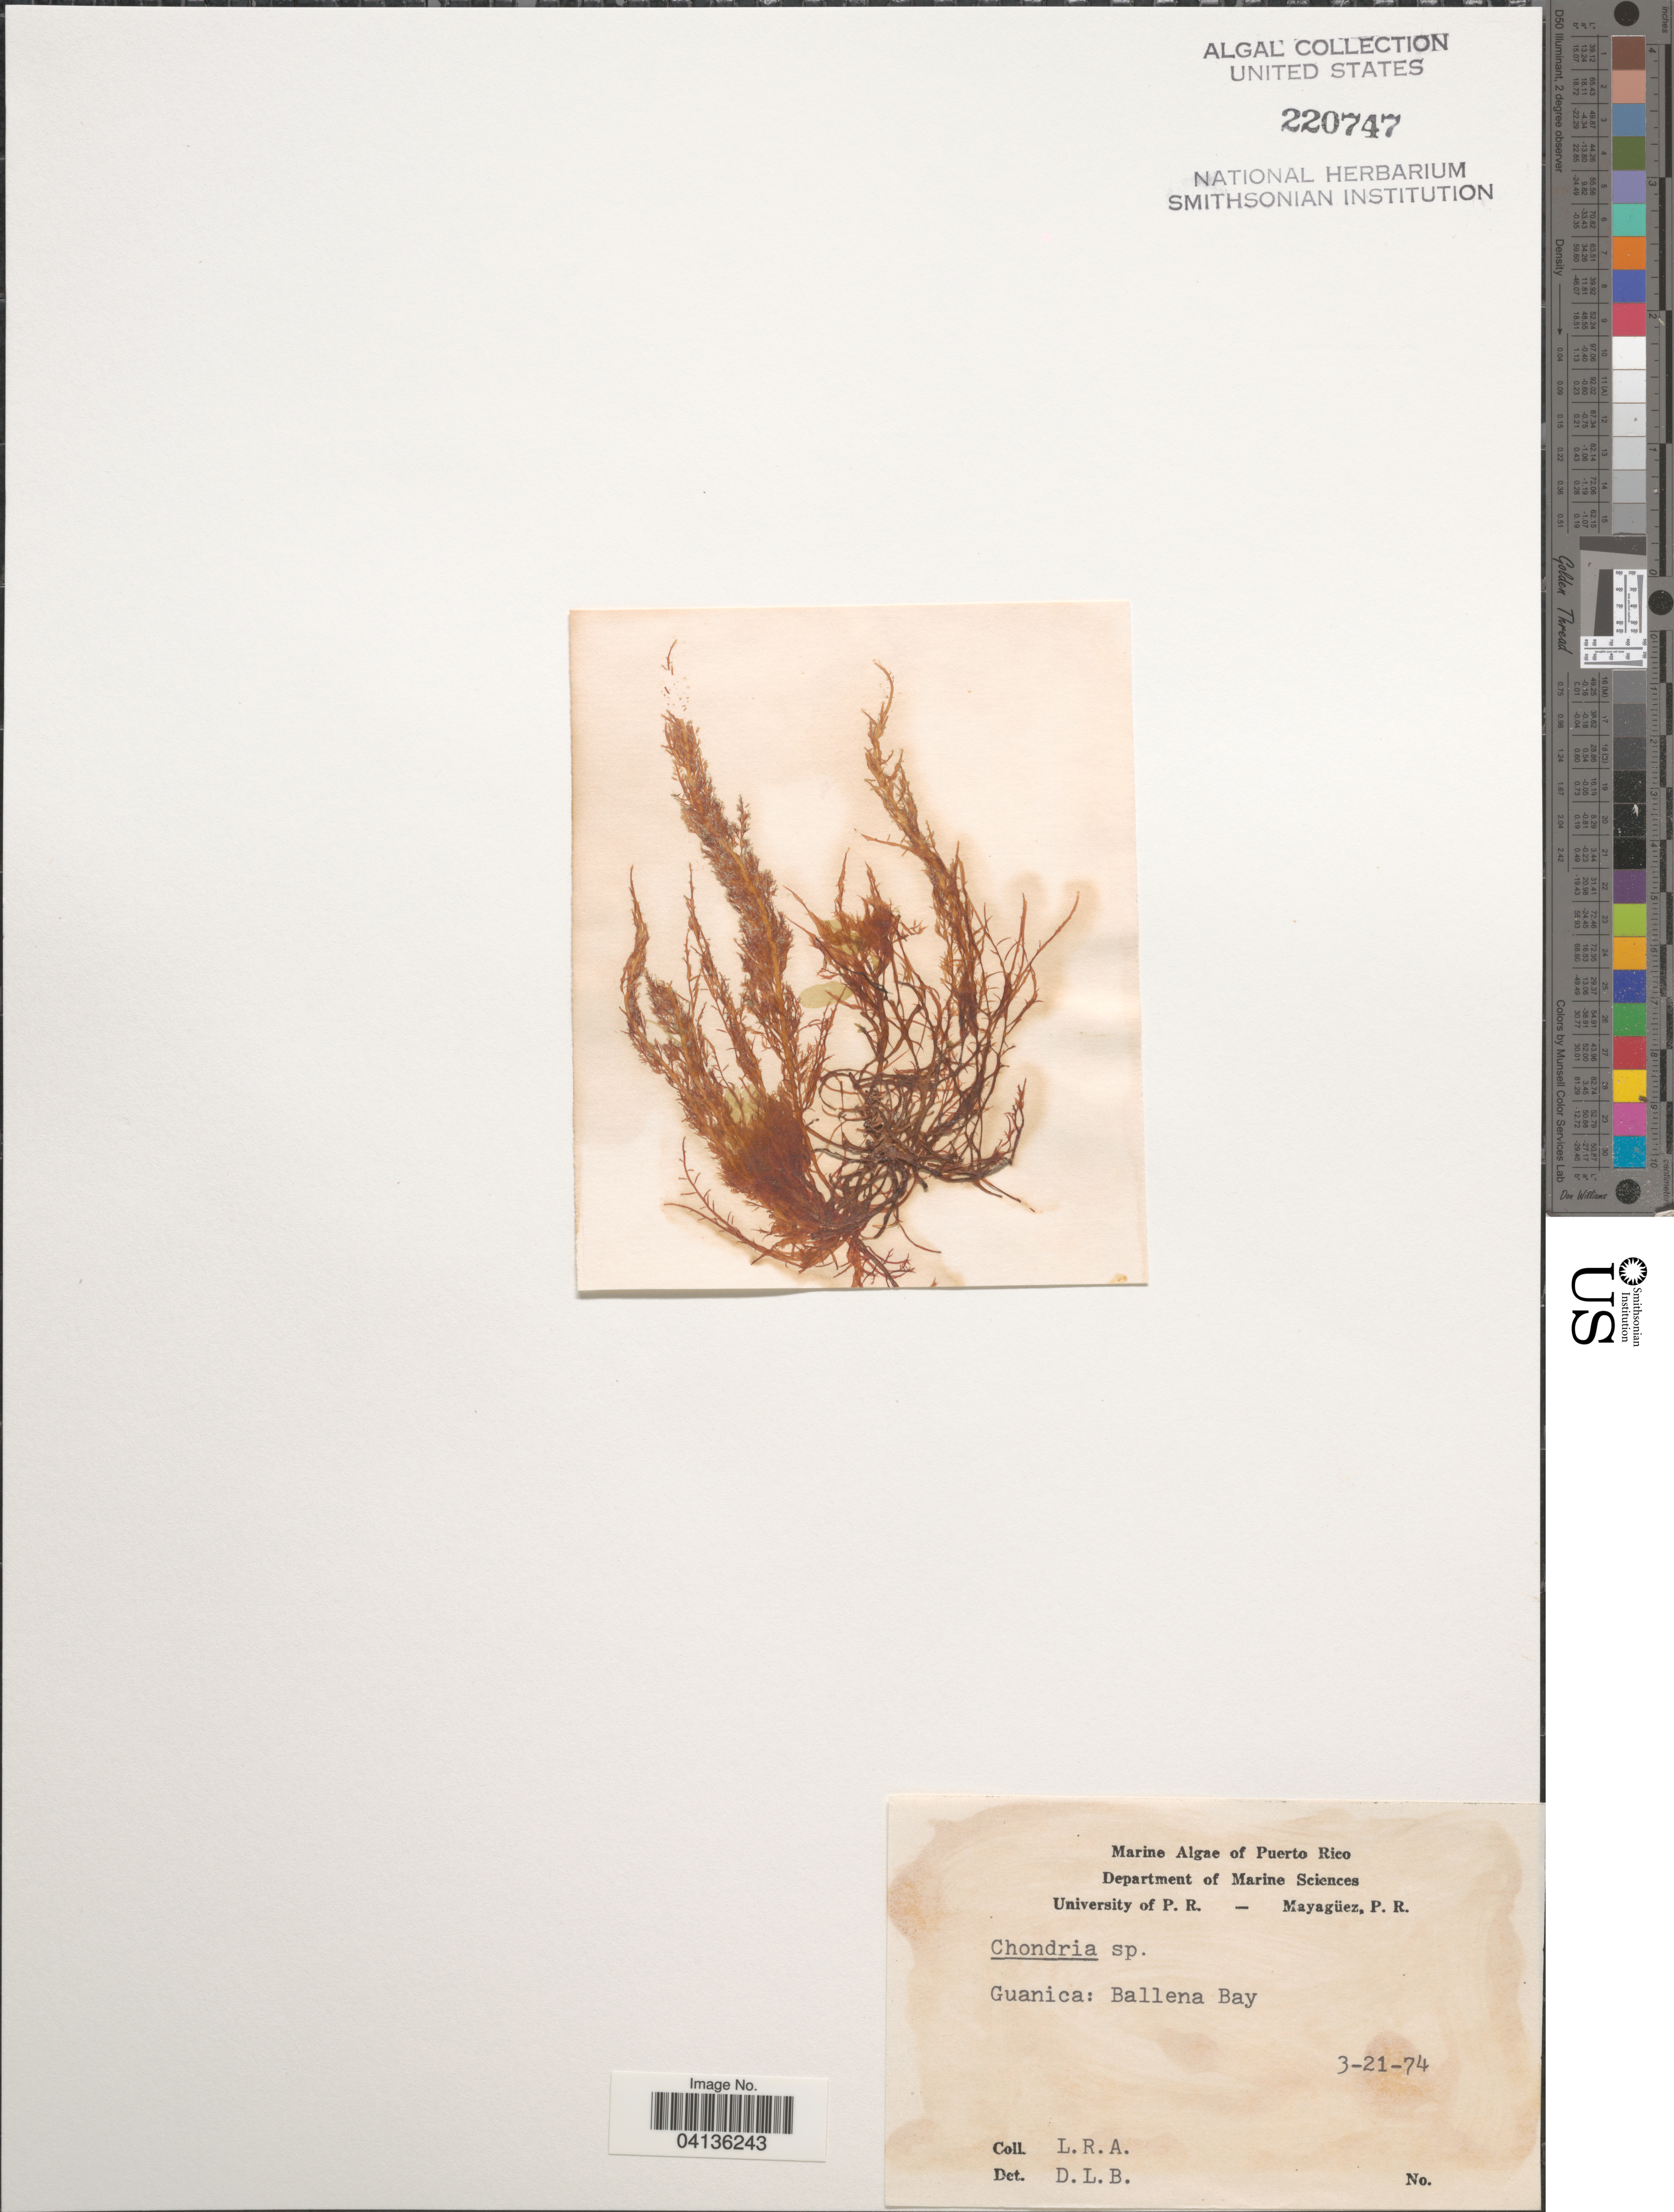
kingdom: Plantae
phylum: Rhodophyta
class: Florideophyceae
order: Ceramiales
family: Rhodomelaceae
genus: Chondria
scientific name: Chondria sp.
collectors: L. R. A.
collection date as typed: Transcribed d/m/y: 21/3/74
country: Puerto Rico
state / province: Guánica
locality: Ballena Bay.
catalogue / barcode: US 220747